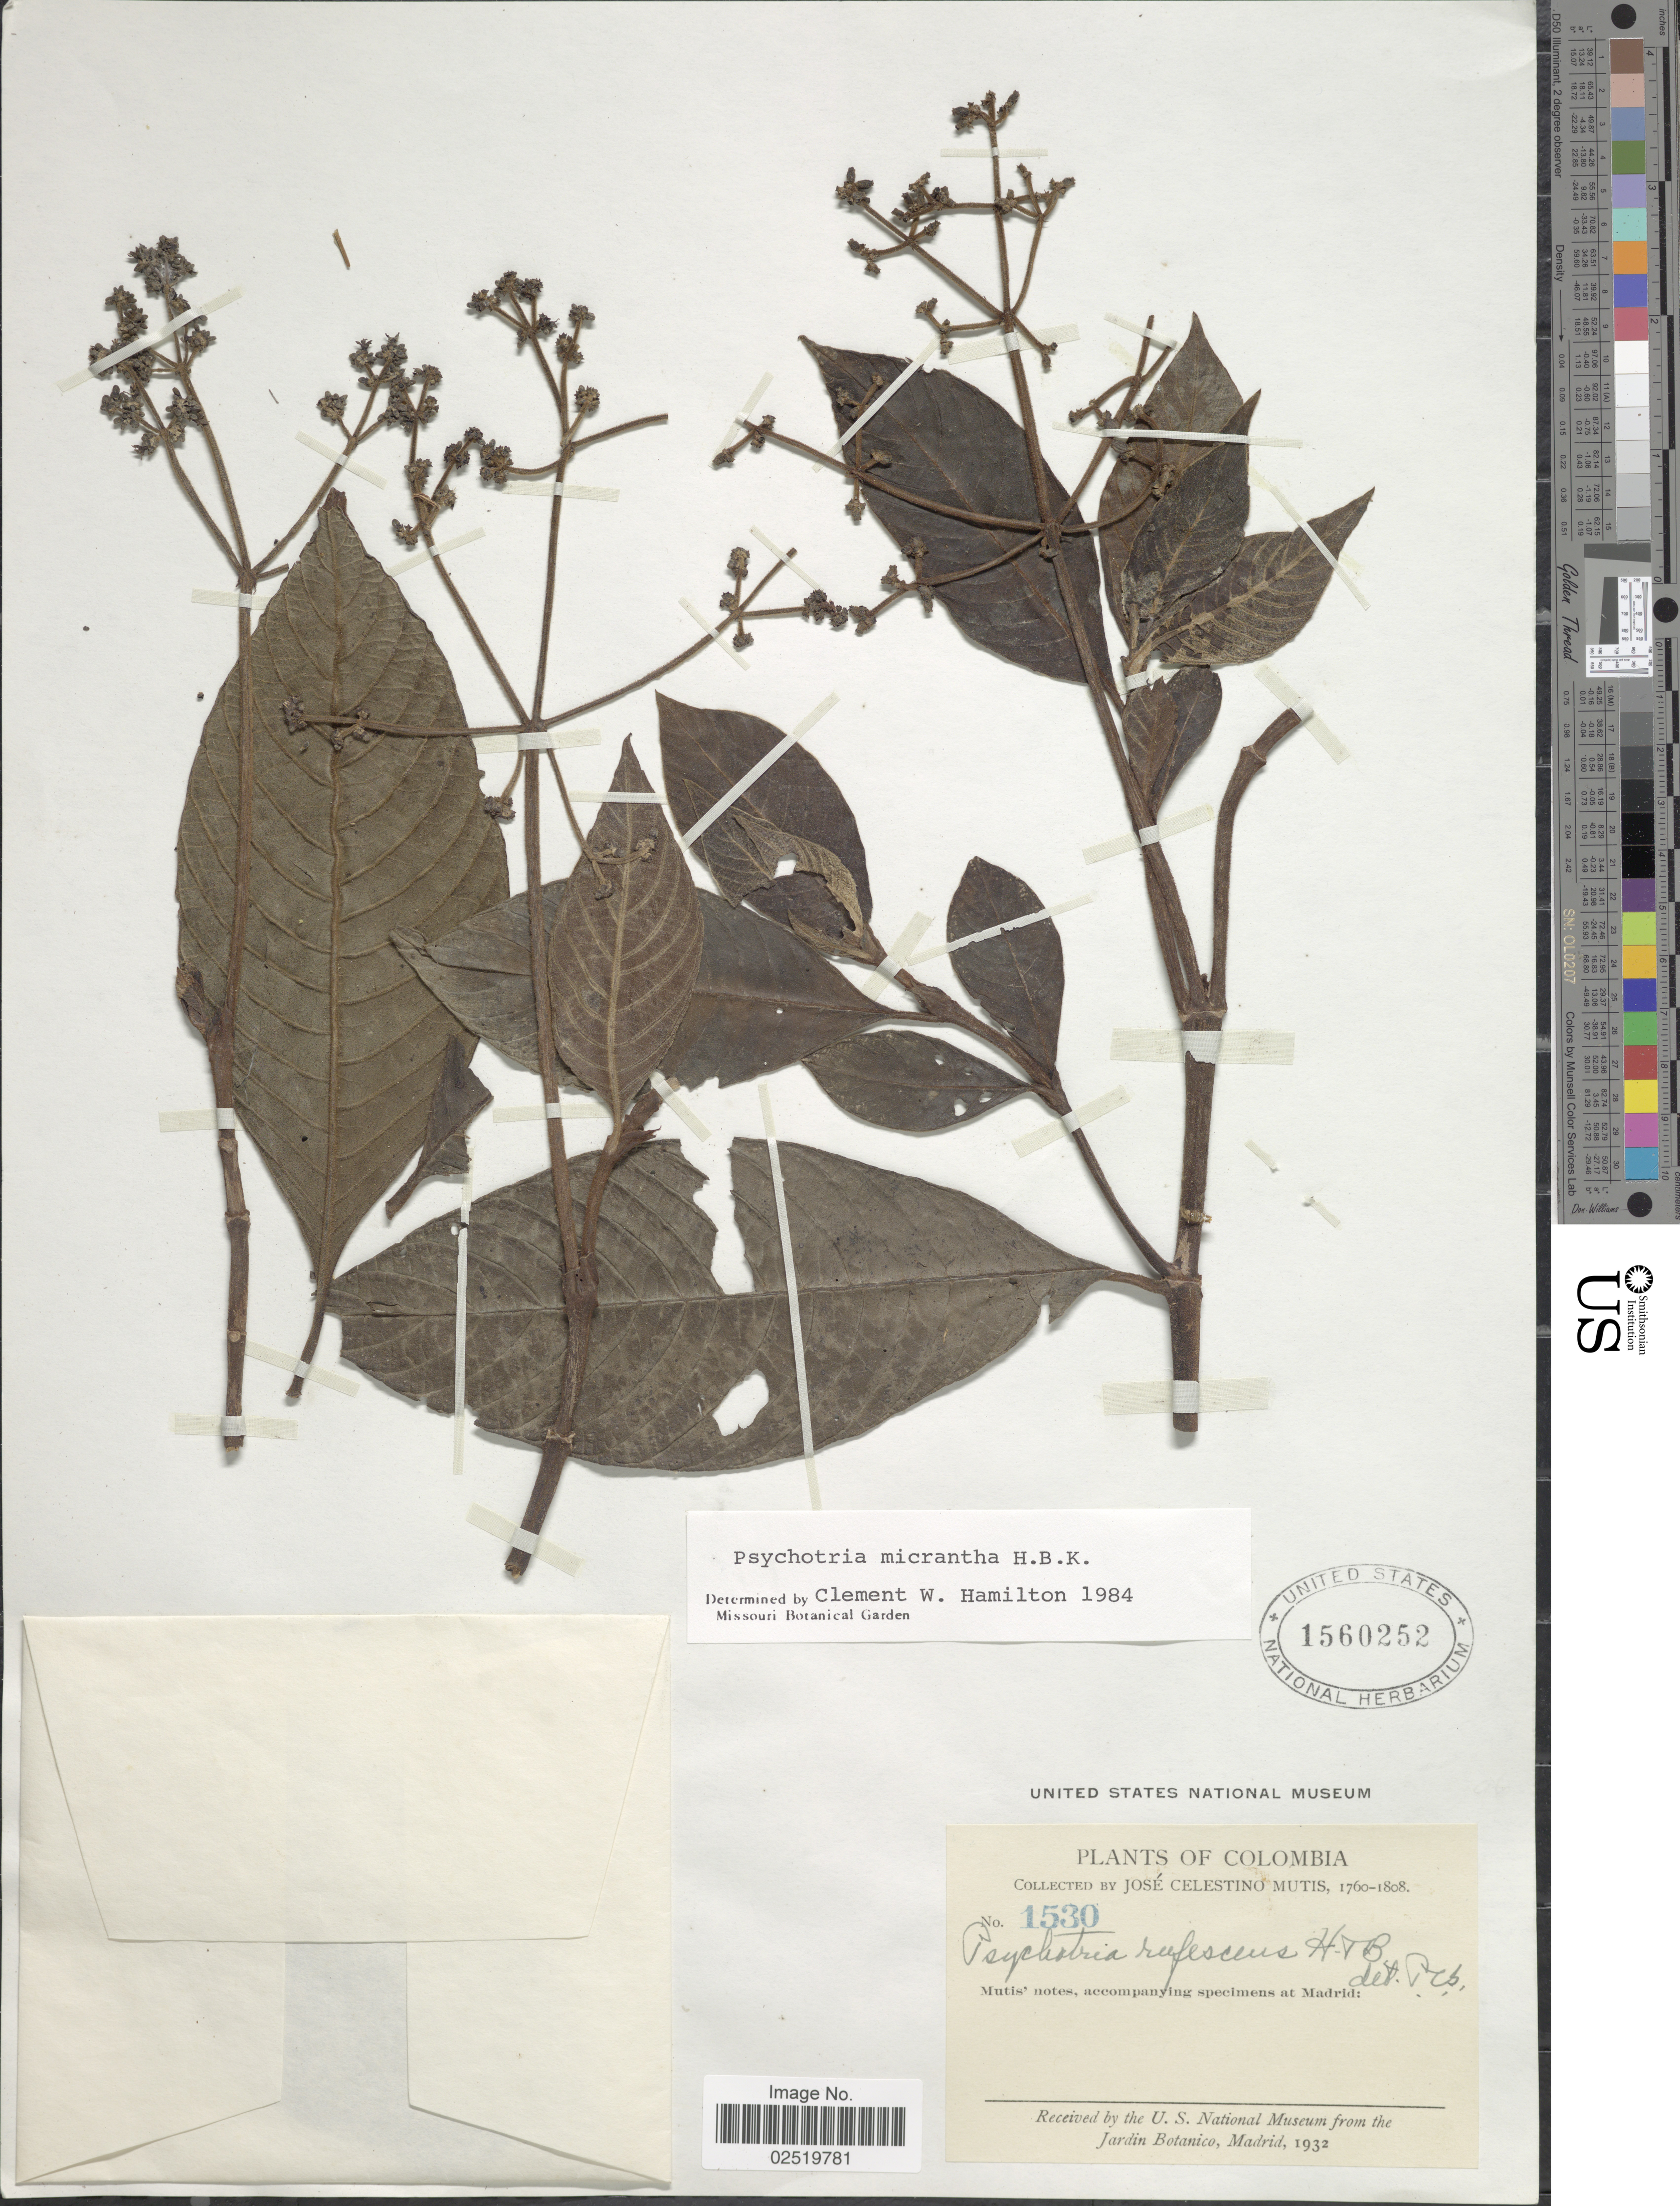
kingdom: Plantae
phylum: Tracheophyta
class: Magnoliopsida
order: Gentianales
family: Rubiaceae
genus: Psychotria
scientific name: Psychotria micrantha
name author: Kunth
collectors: J. C. B. Mutis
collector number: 1530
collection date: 1760/1808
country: Colombia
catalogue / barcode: US 1560252